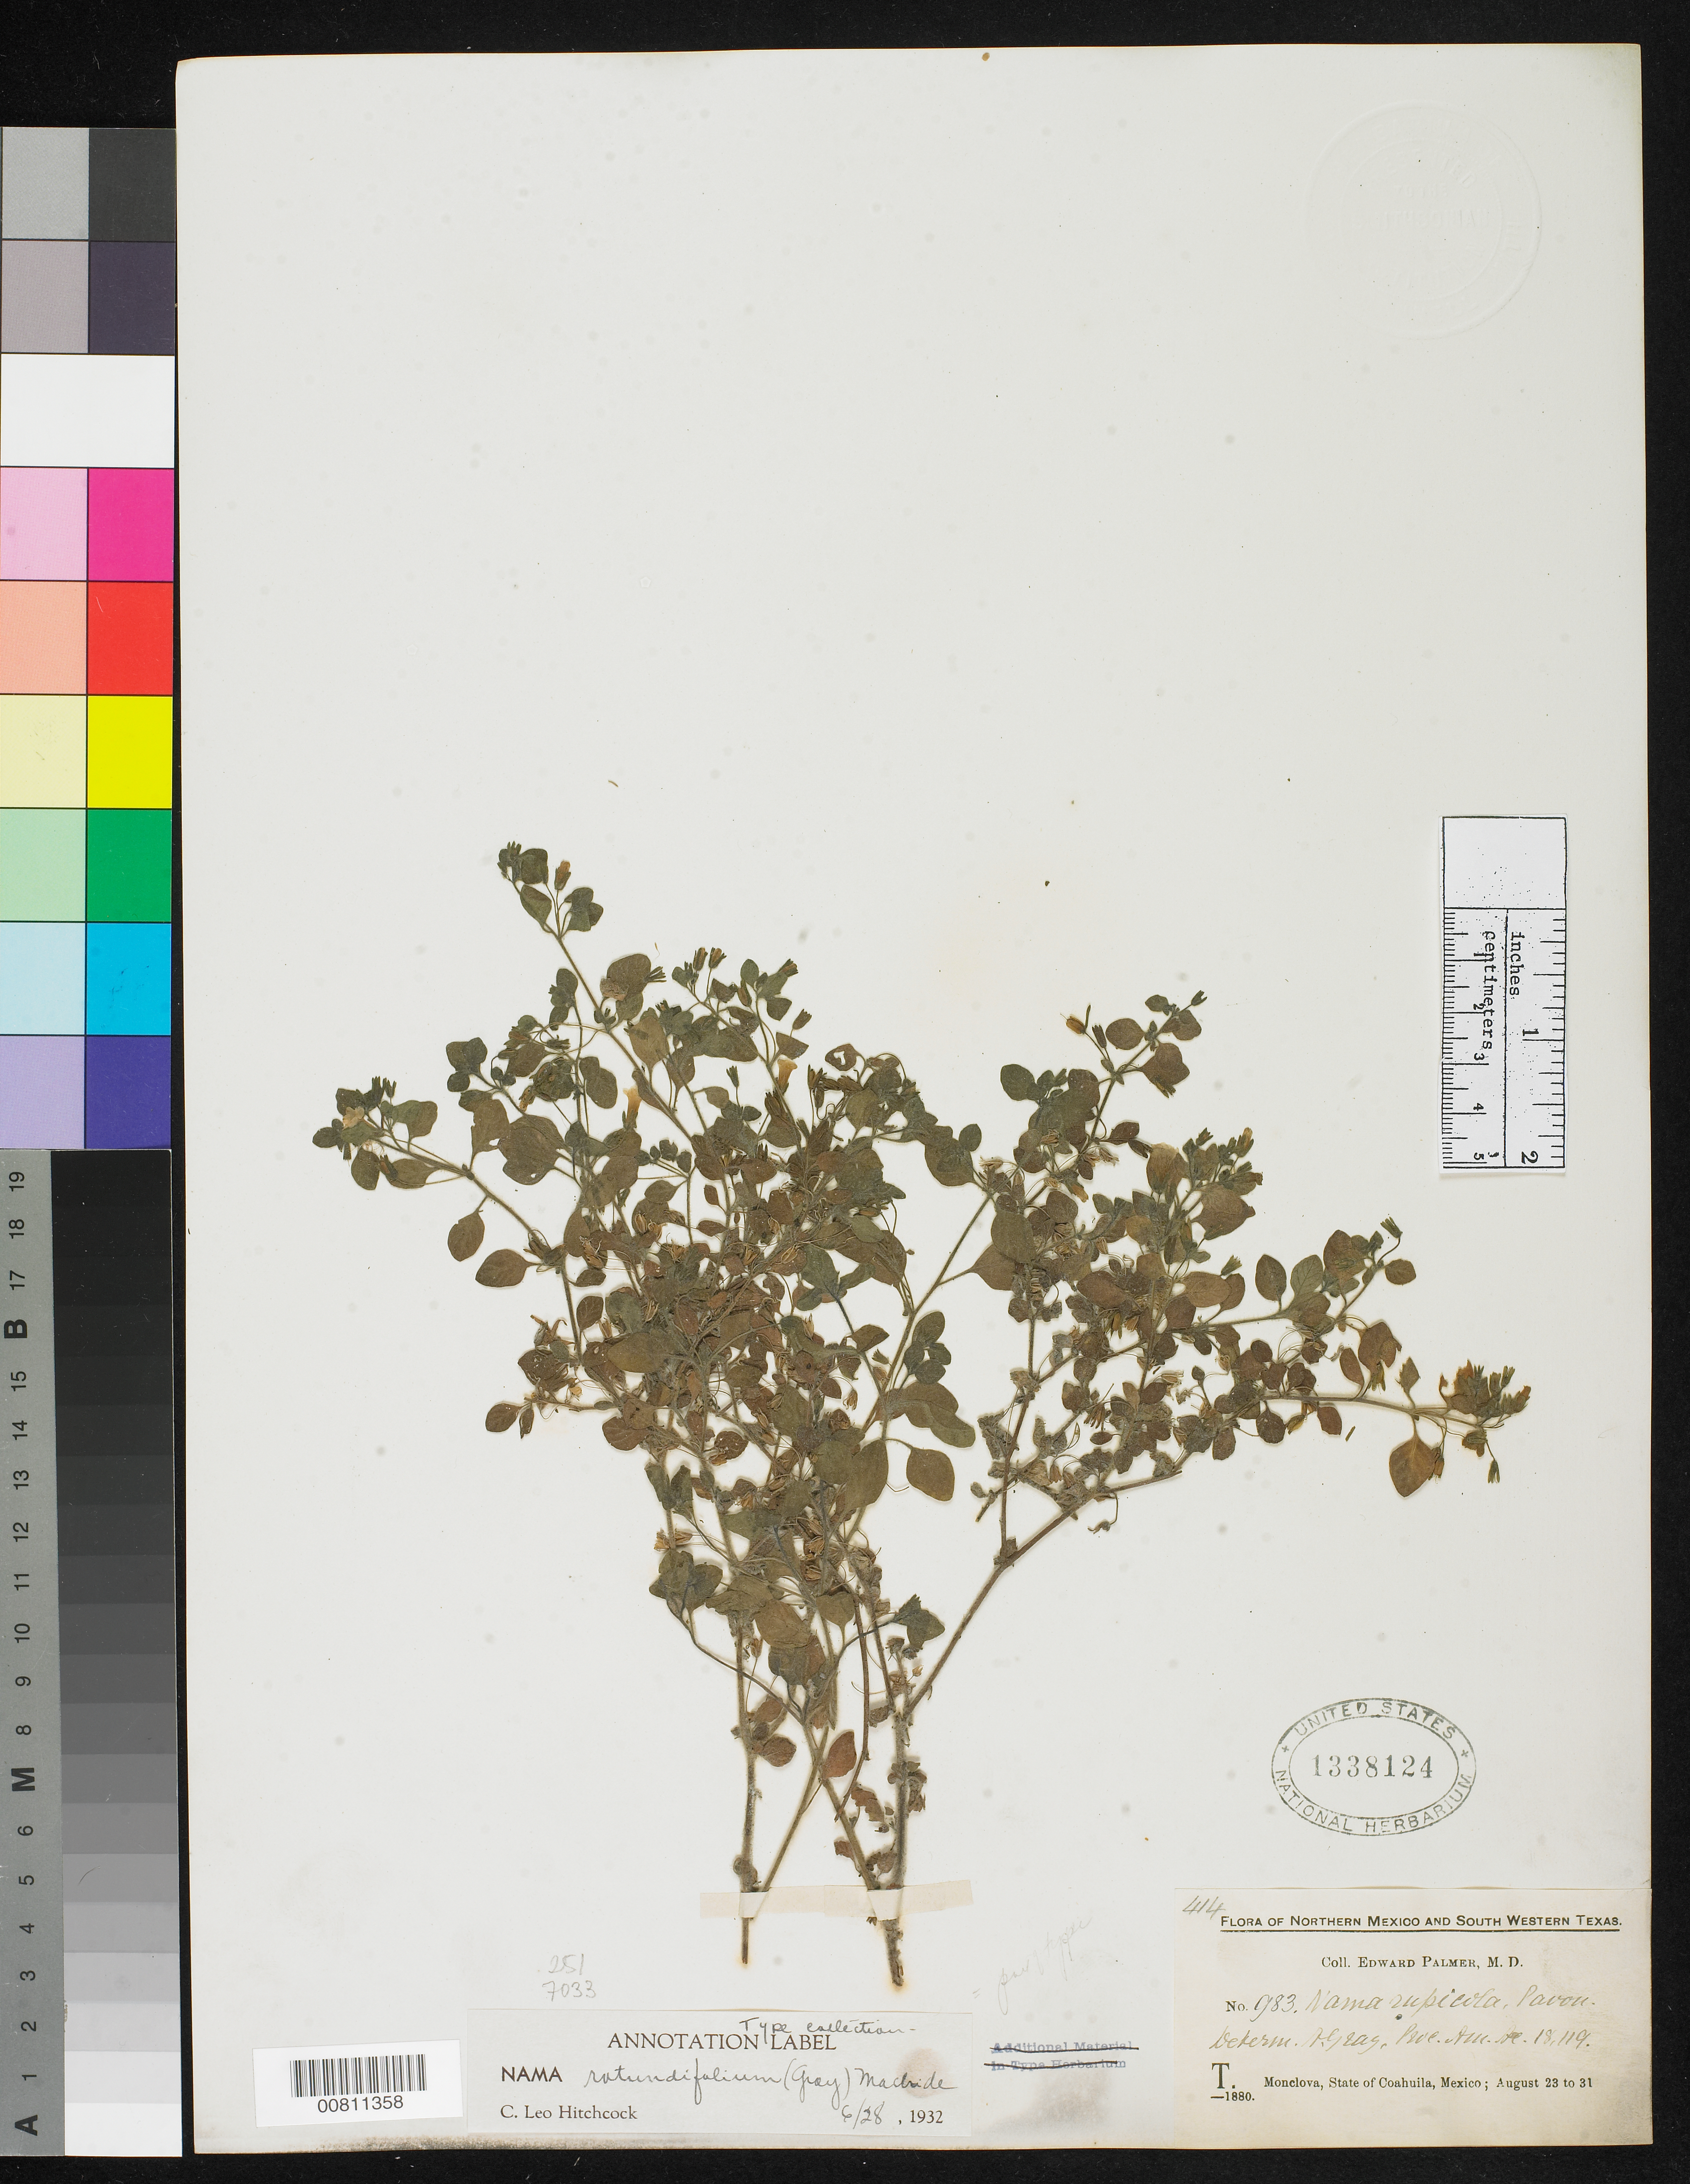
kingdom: Plantae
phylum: Tracheophyta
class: Magnoliopsida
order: Boraginales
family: Namaceae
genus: Nama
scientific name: Nama rupicola var. rotundifolium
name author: A. Gray in Hemsl.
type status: Isosyntype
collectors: E. Palmer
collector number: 983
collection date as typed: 23 Aug 1880 to 31 Aug 1880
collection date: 1880-08-23/1880-08-31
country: Mexico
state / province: Coahuila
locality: Monclova, State of Coahuila, mexico.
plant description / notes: "A. Gray ex Hemsl." acc. to Tropicos, but Nama treatment & descriptions explicitly contributed by A. Gray.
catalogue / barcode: US 1338124